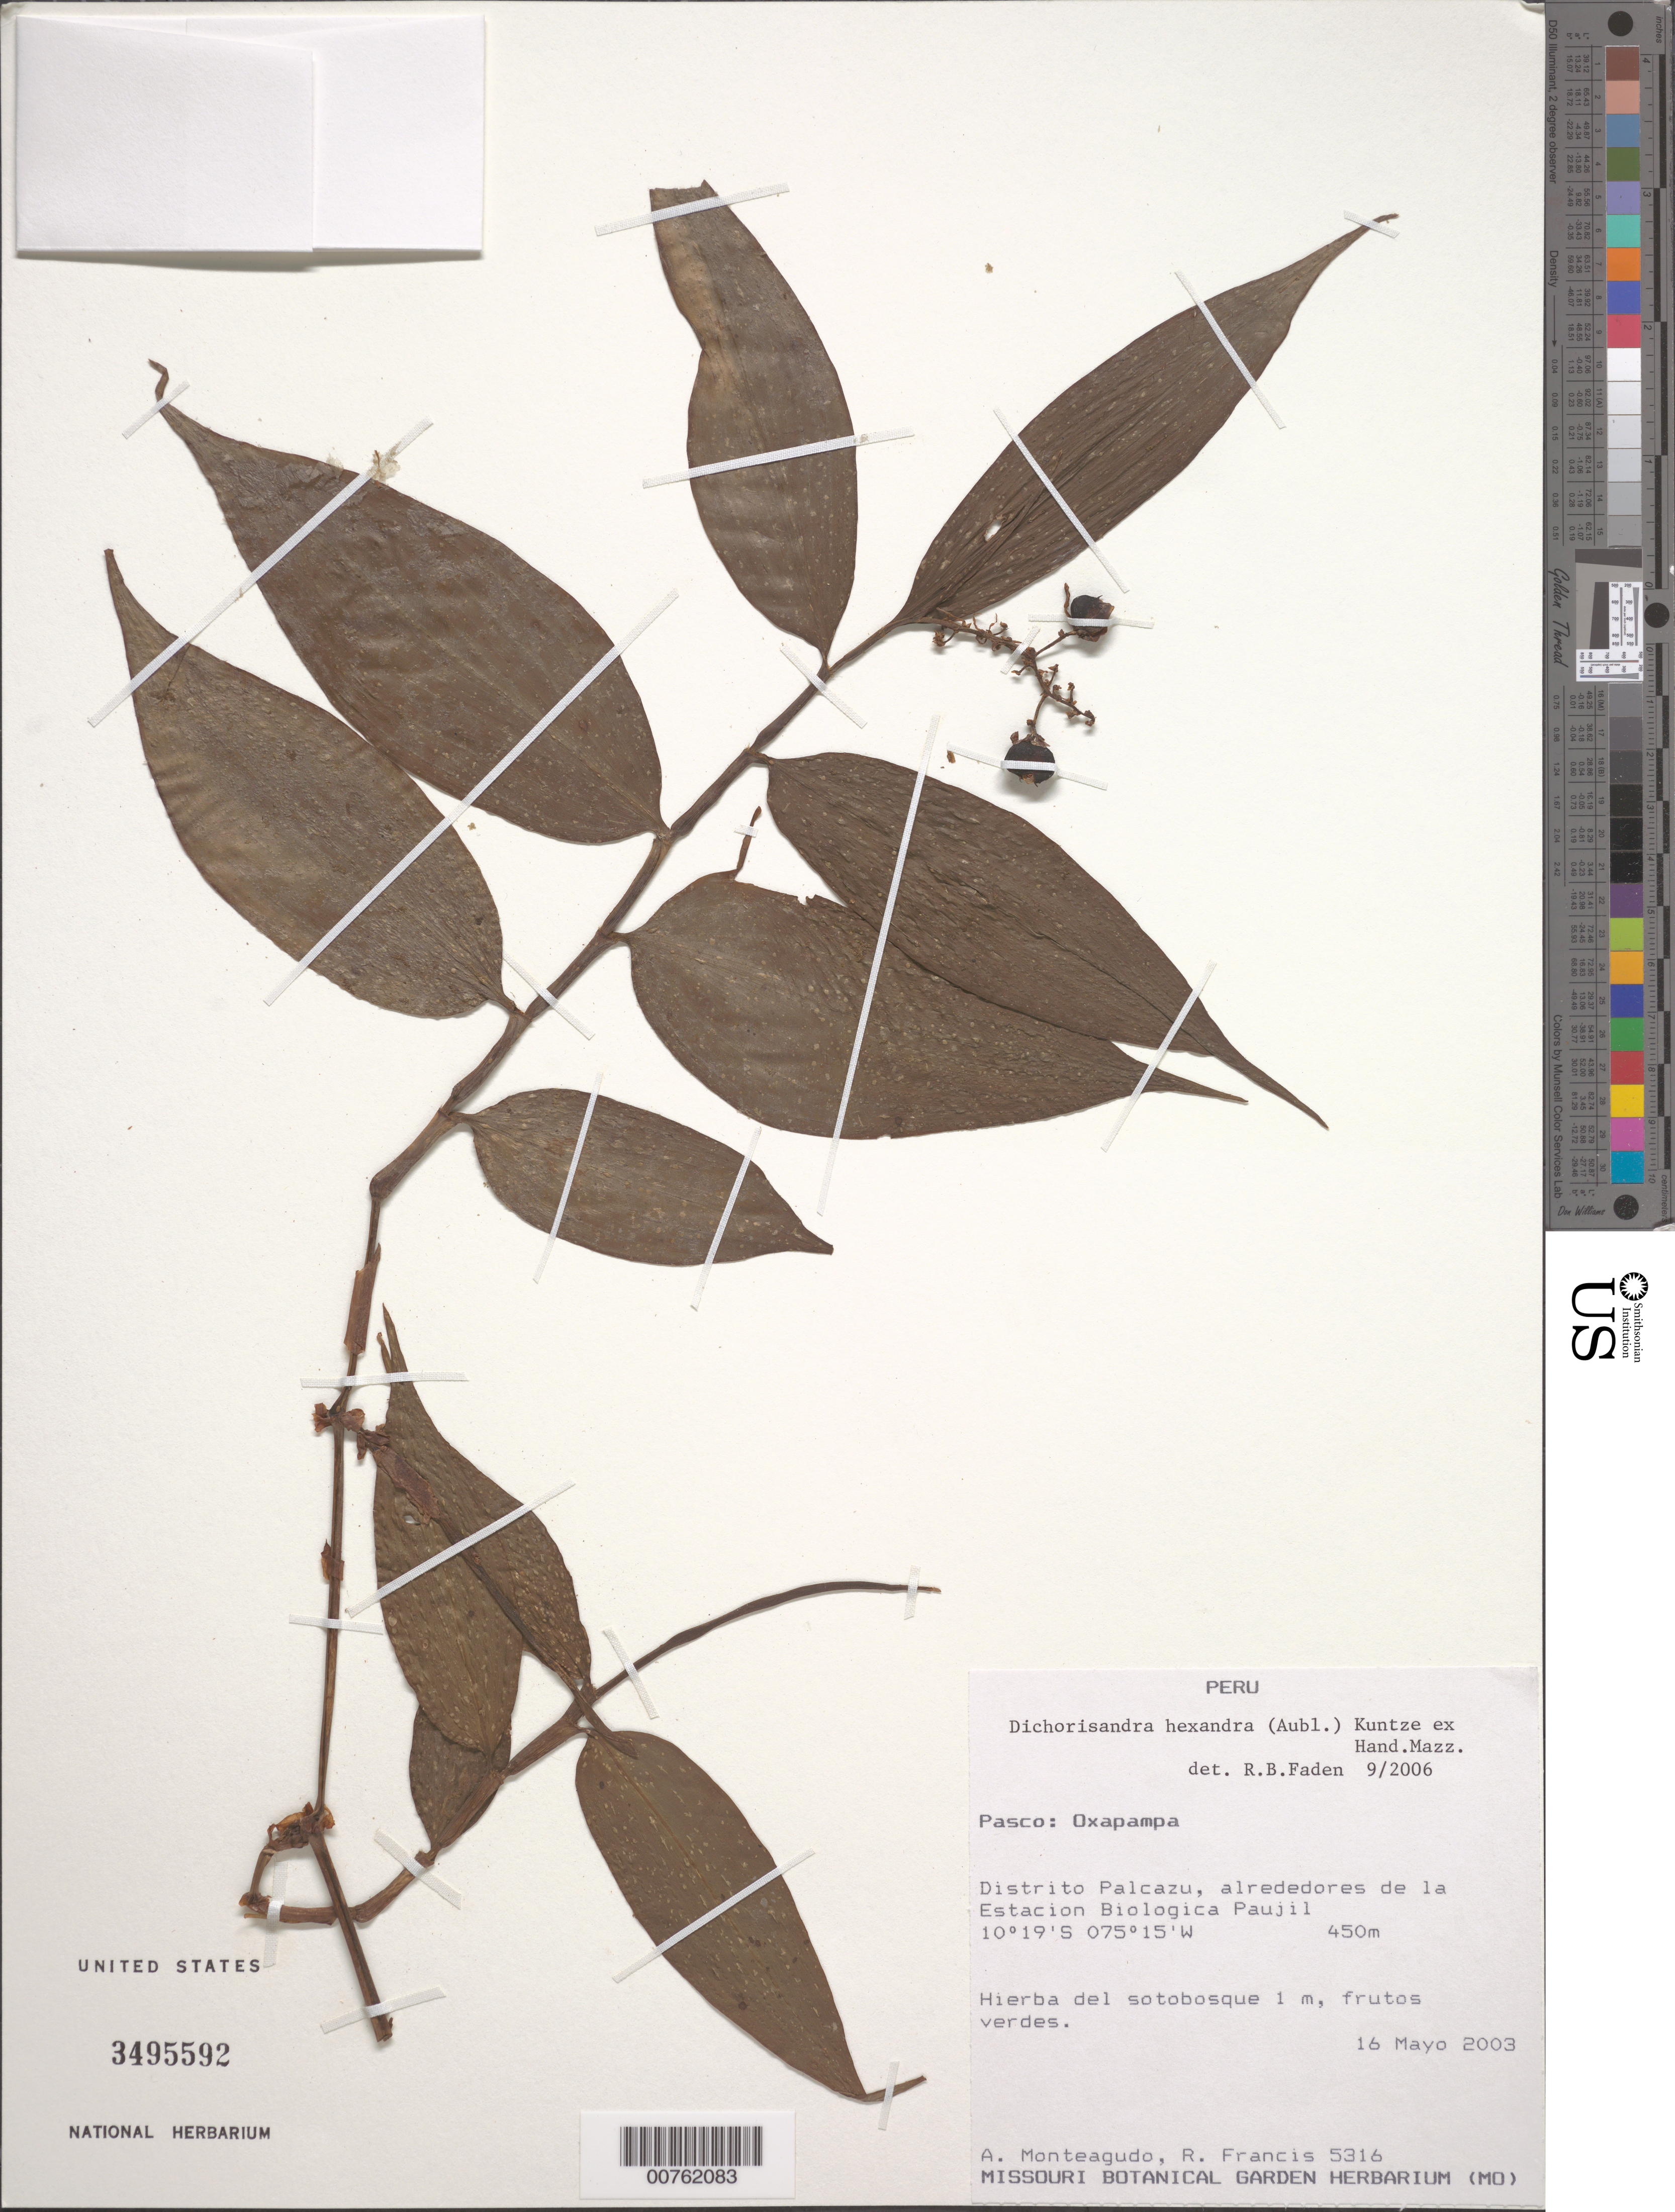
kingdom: Plantae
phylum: Tracheophyta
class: Liliopsida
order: Commelinales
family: Commelinaceae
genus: Dichorisandra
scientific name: Dichorisandra hexandra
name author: (Aubl.) Standl.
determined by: Faden, Robert B., (US), Smithsonian Institution - National Museum of Natural History (UNITED STATES)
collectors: A. Monteagudo & R. Francis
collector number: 5316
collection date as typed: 16 May 2003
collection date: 2003-05-16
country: Peru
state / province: Pasco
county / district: Oxapampa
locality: alrededores de la Estacion Biologica Paujil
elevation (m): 450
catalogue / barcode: US 3495592